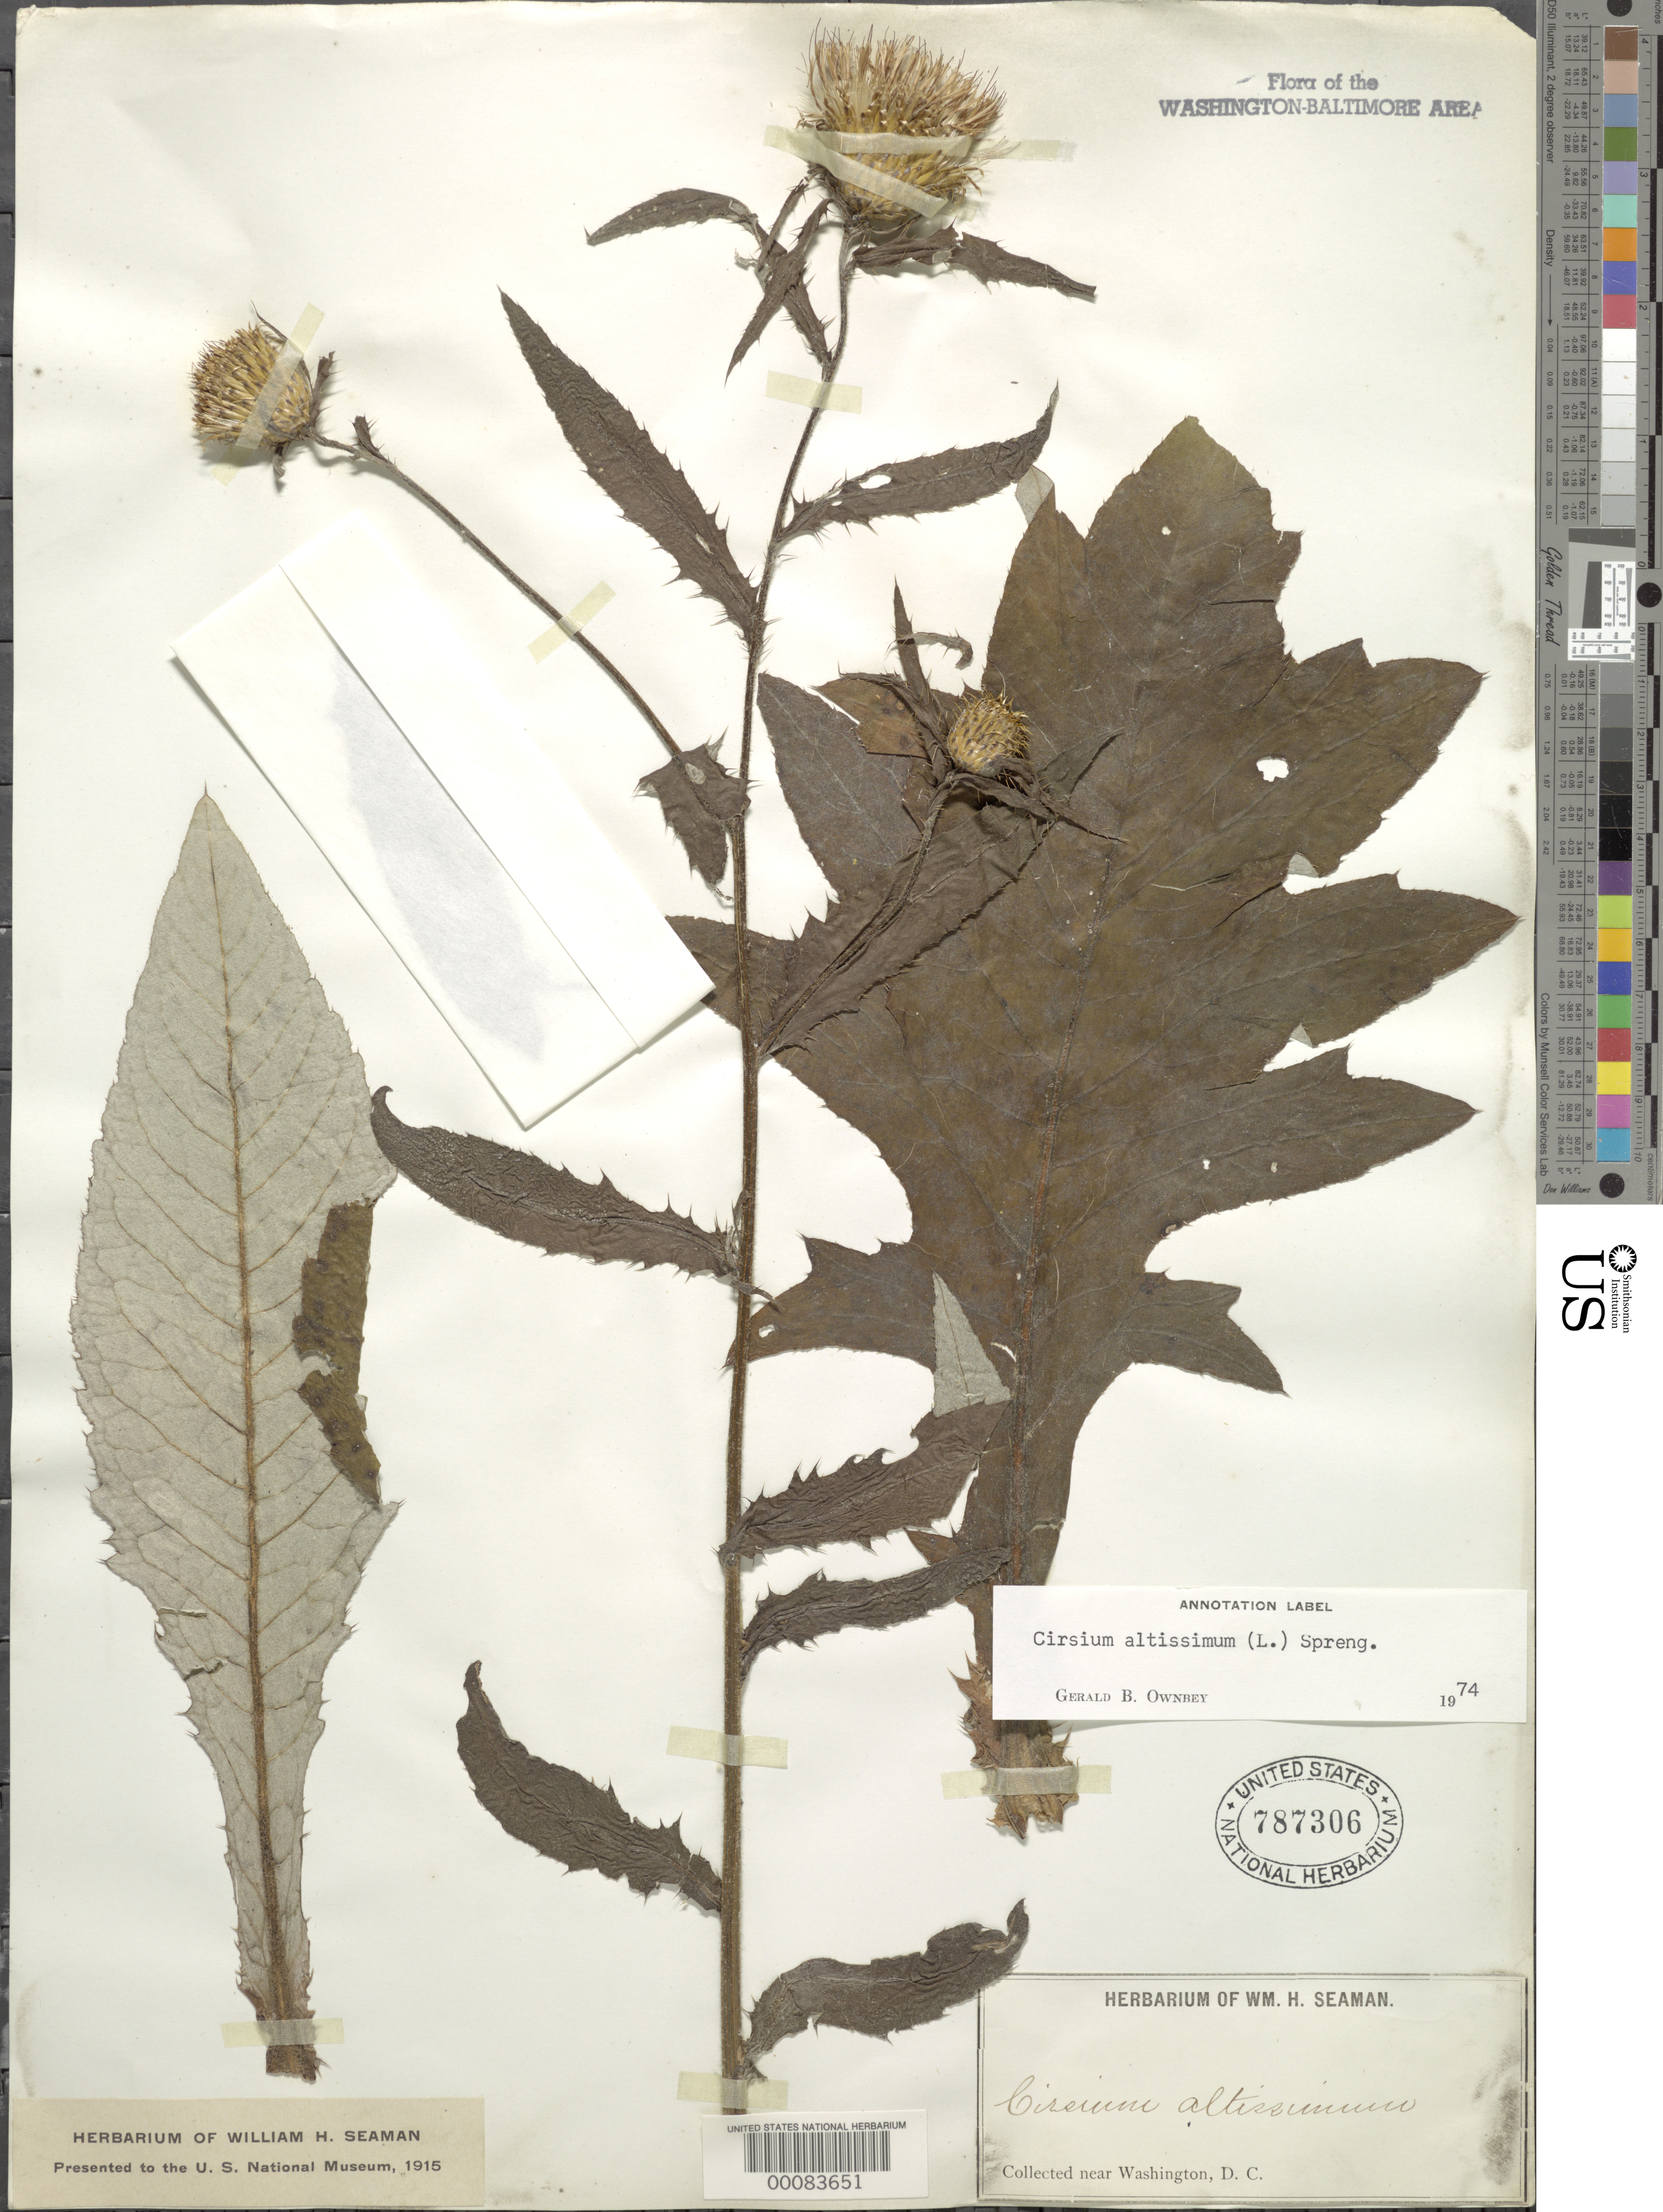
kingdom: Plantae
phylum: Tracheophyta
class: Magnoliopsida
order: Asterales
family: Asteraceae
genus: Cirsium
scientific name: Cirsium altissimum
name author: (L.) Hill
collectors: W. Seaman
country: United States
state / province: District of Columbia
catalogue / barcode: US 787306